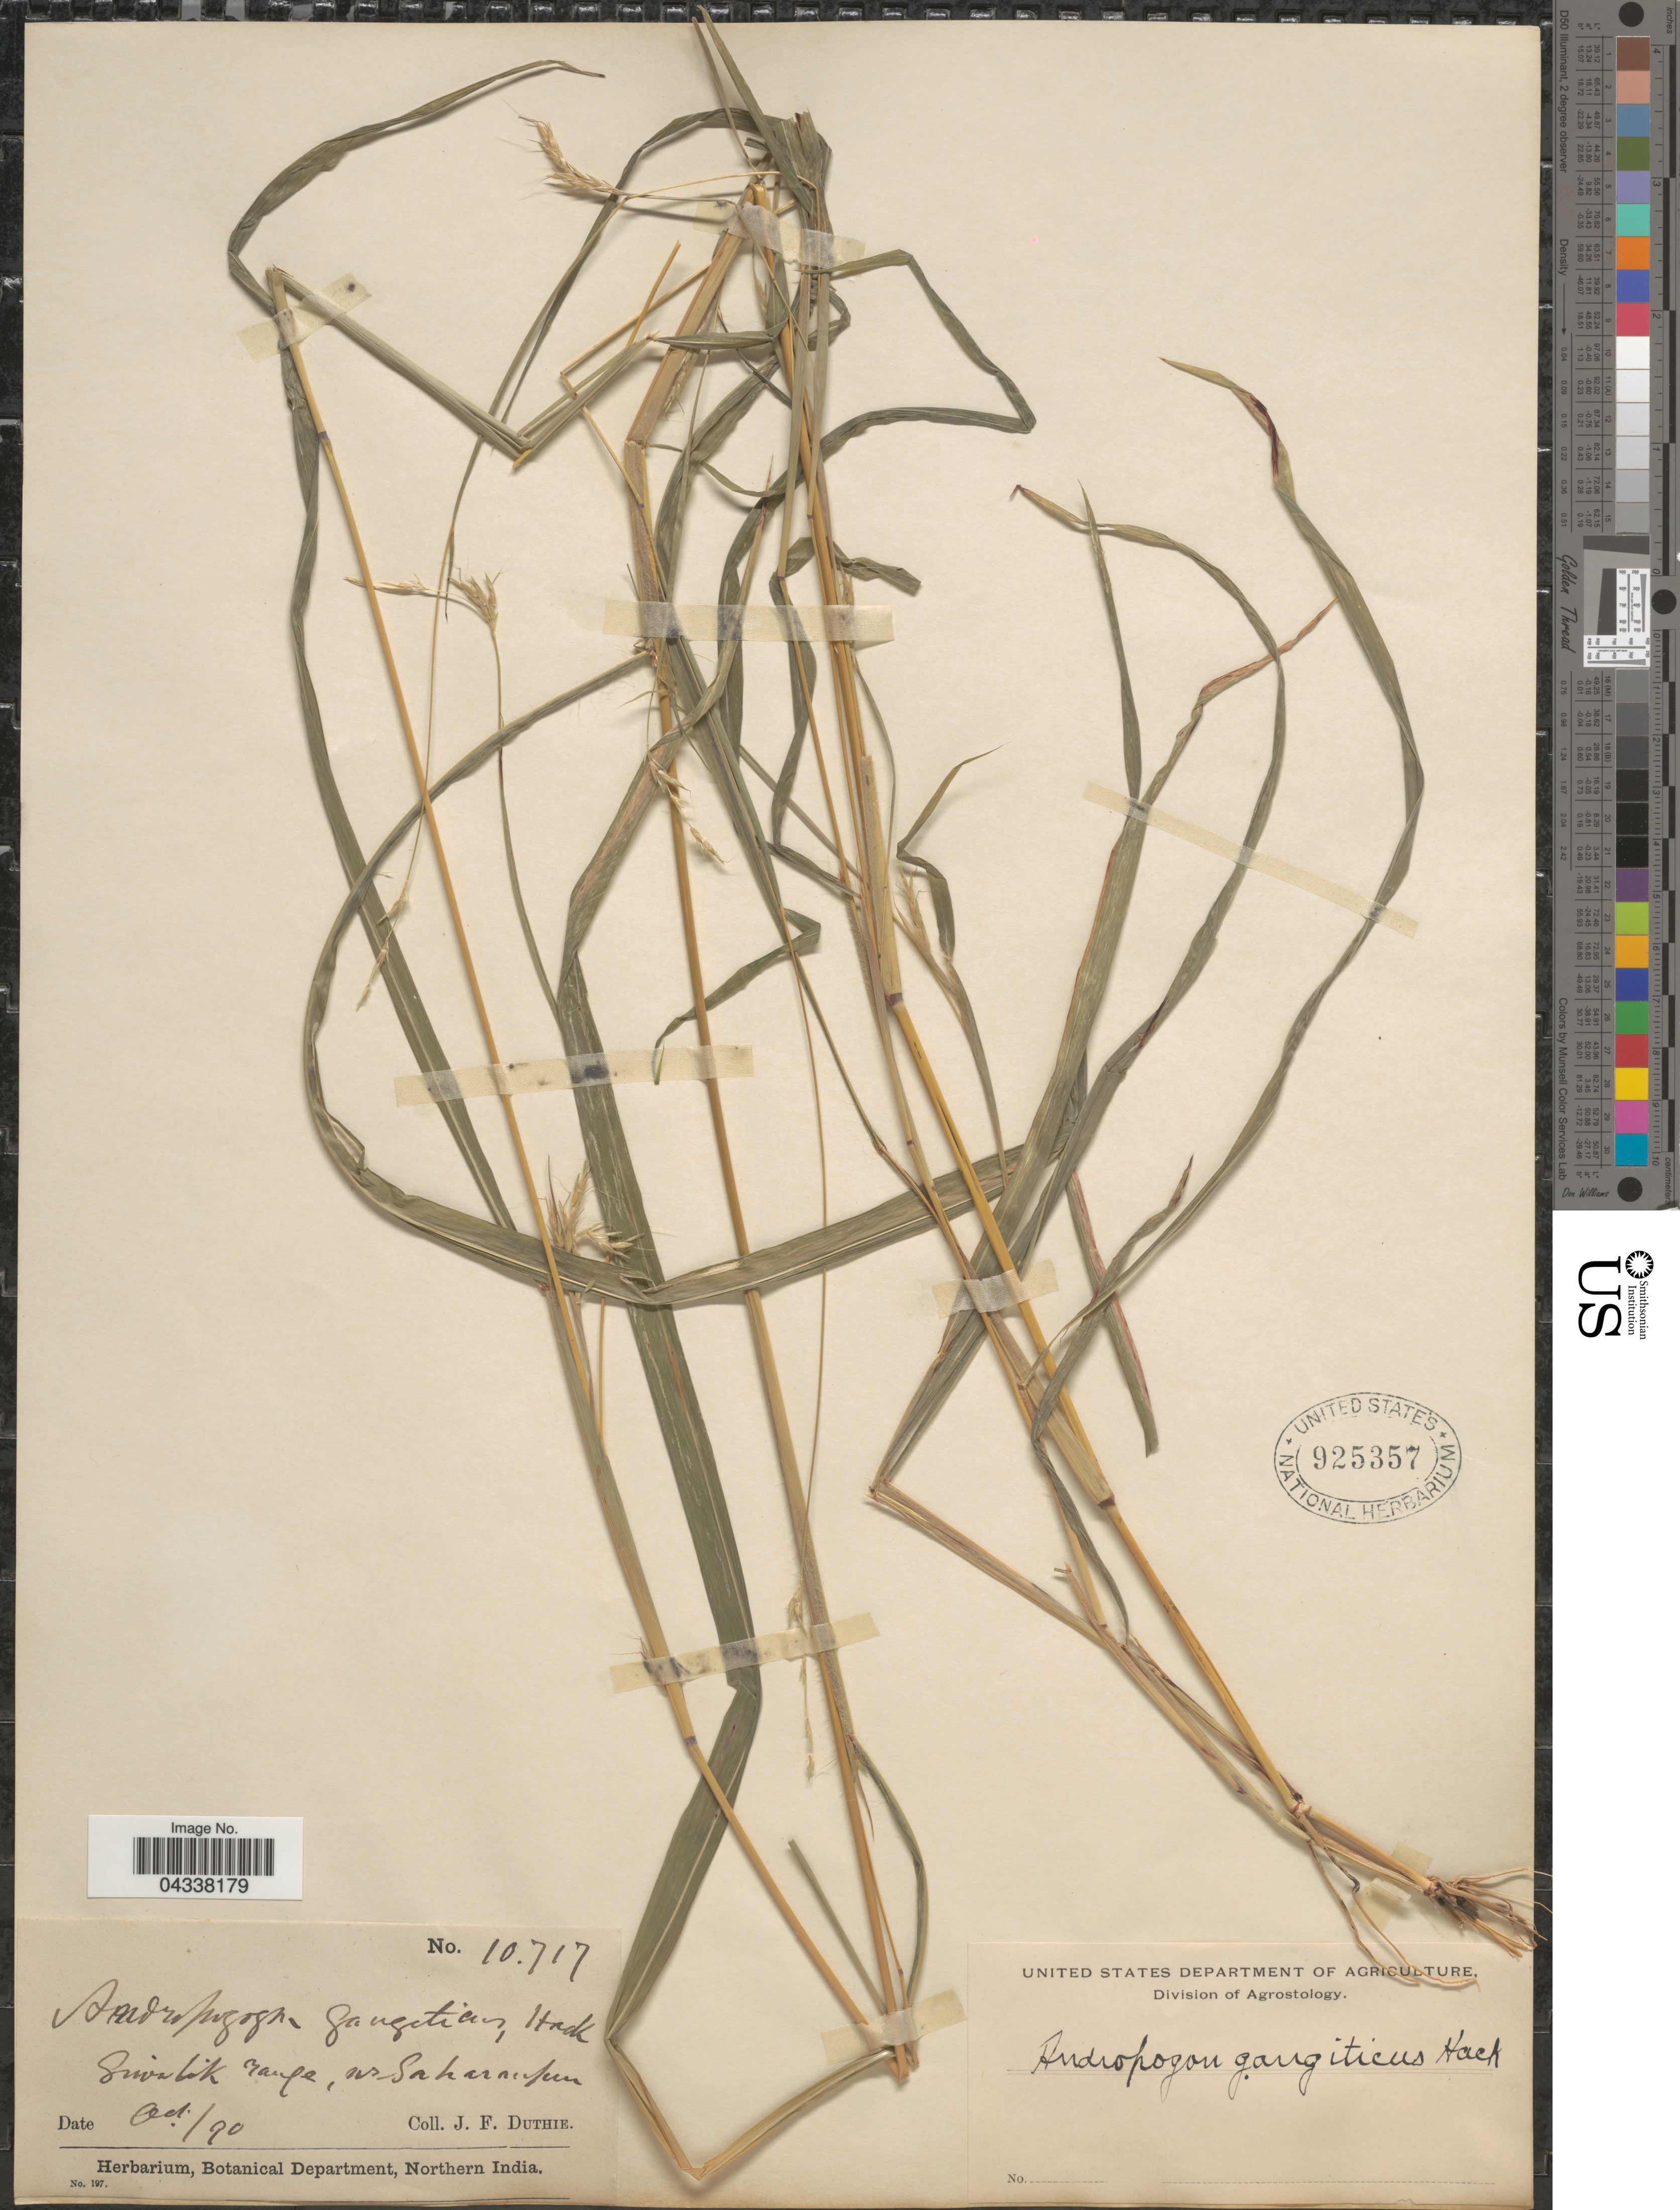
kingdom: Plantae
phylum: Tracheophyta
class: Liliopsida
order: Poales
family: Poaceae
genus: Pseudosorghum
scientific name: Pseudosorghum fasciculare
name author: (Roxb.) A. Camus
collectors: J. F. Duthie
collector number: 10717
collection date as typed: Transcribed d/m/y: /10/90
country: India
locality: Siwalik range, nr Saharanpur.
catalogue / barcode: US 925357